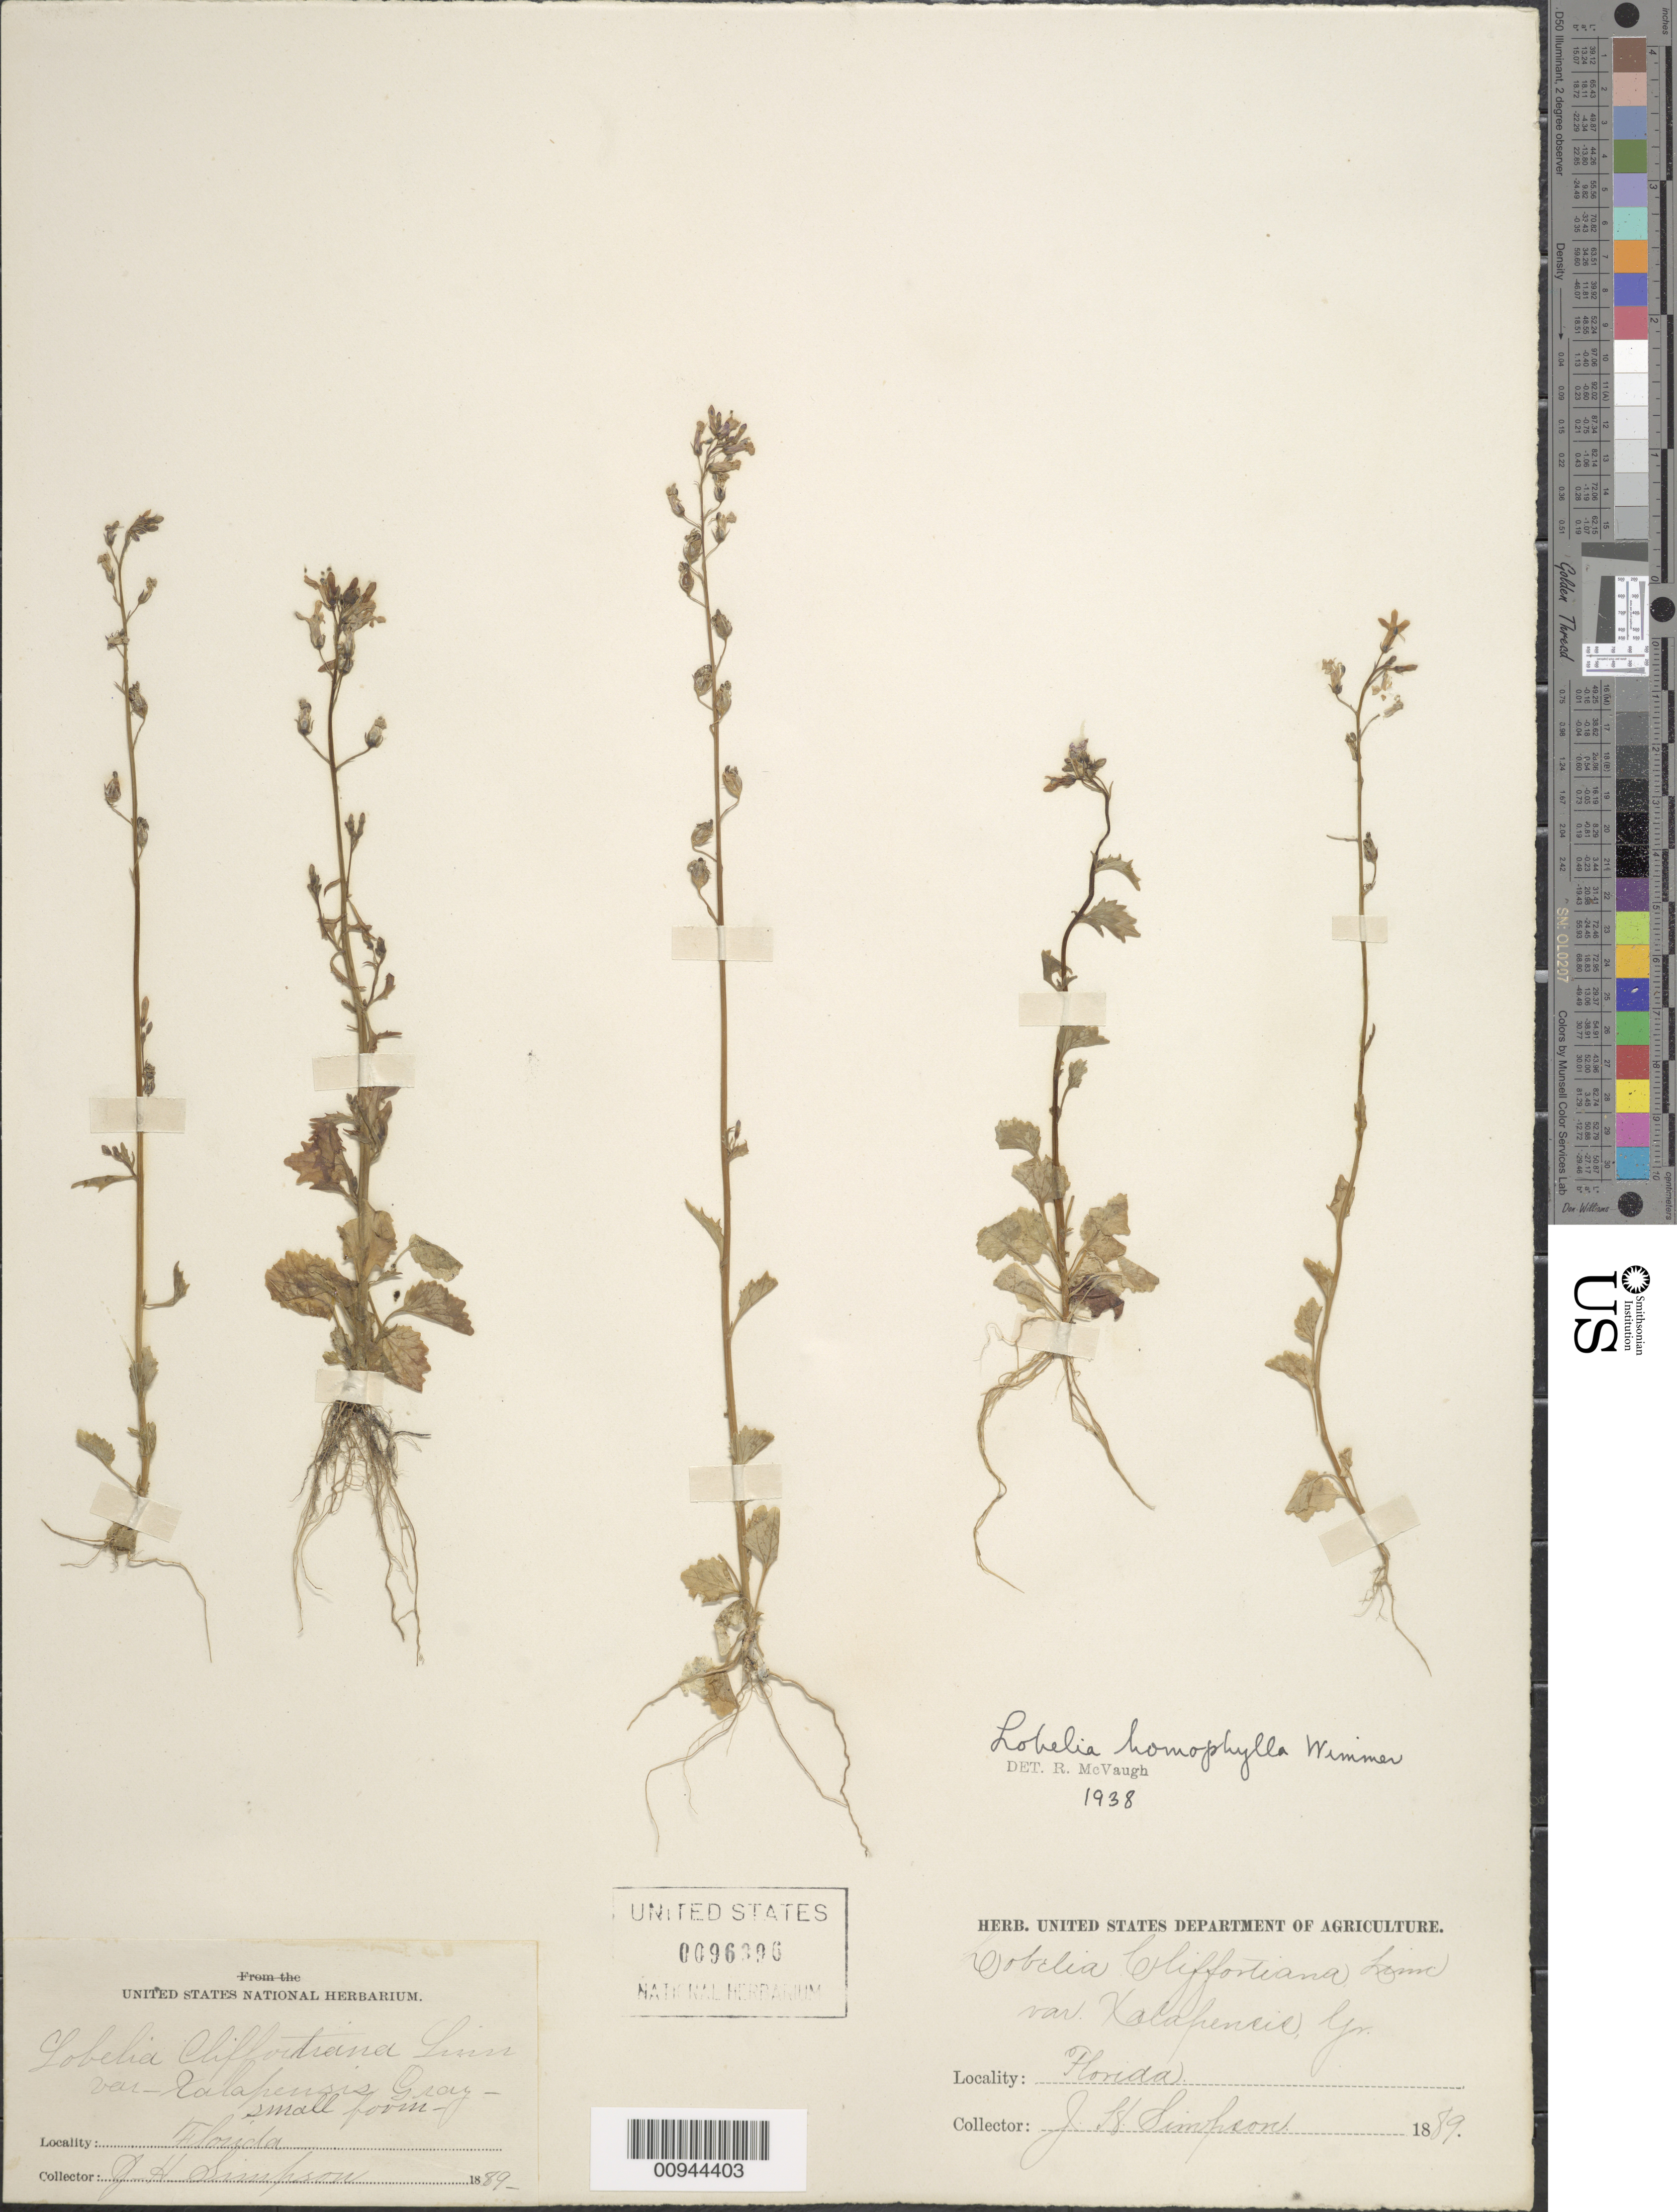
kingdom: Plantae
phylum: Tracheophyta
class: Magnoliopsida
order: Asterales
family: Campanulaceae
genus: Lobelia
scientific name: Lobelia homophylla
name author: E. Wimm.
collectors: J. H. Simpson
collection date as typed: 1889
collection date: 1889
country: United States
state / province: Florida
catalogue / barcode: US 96396